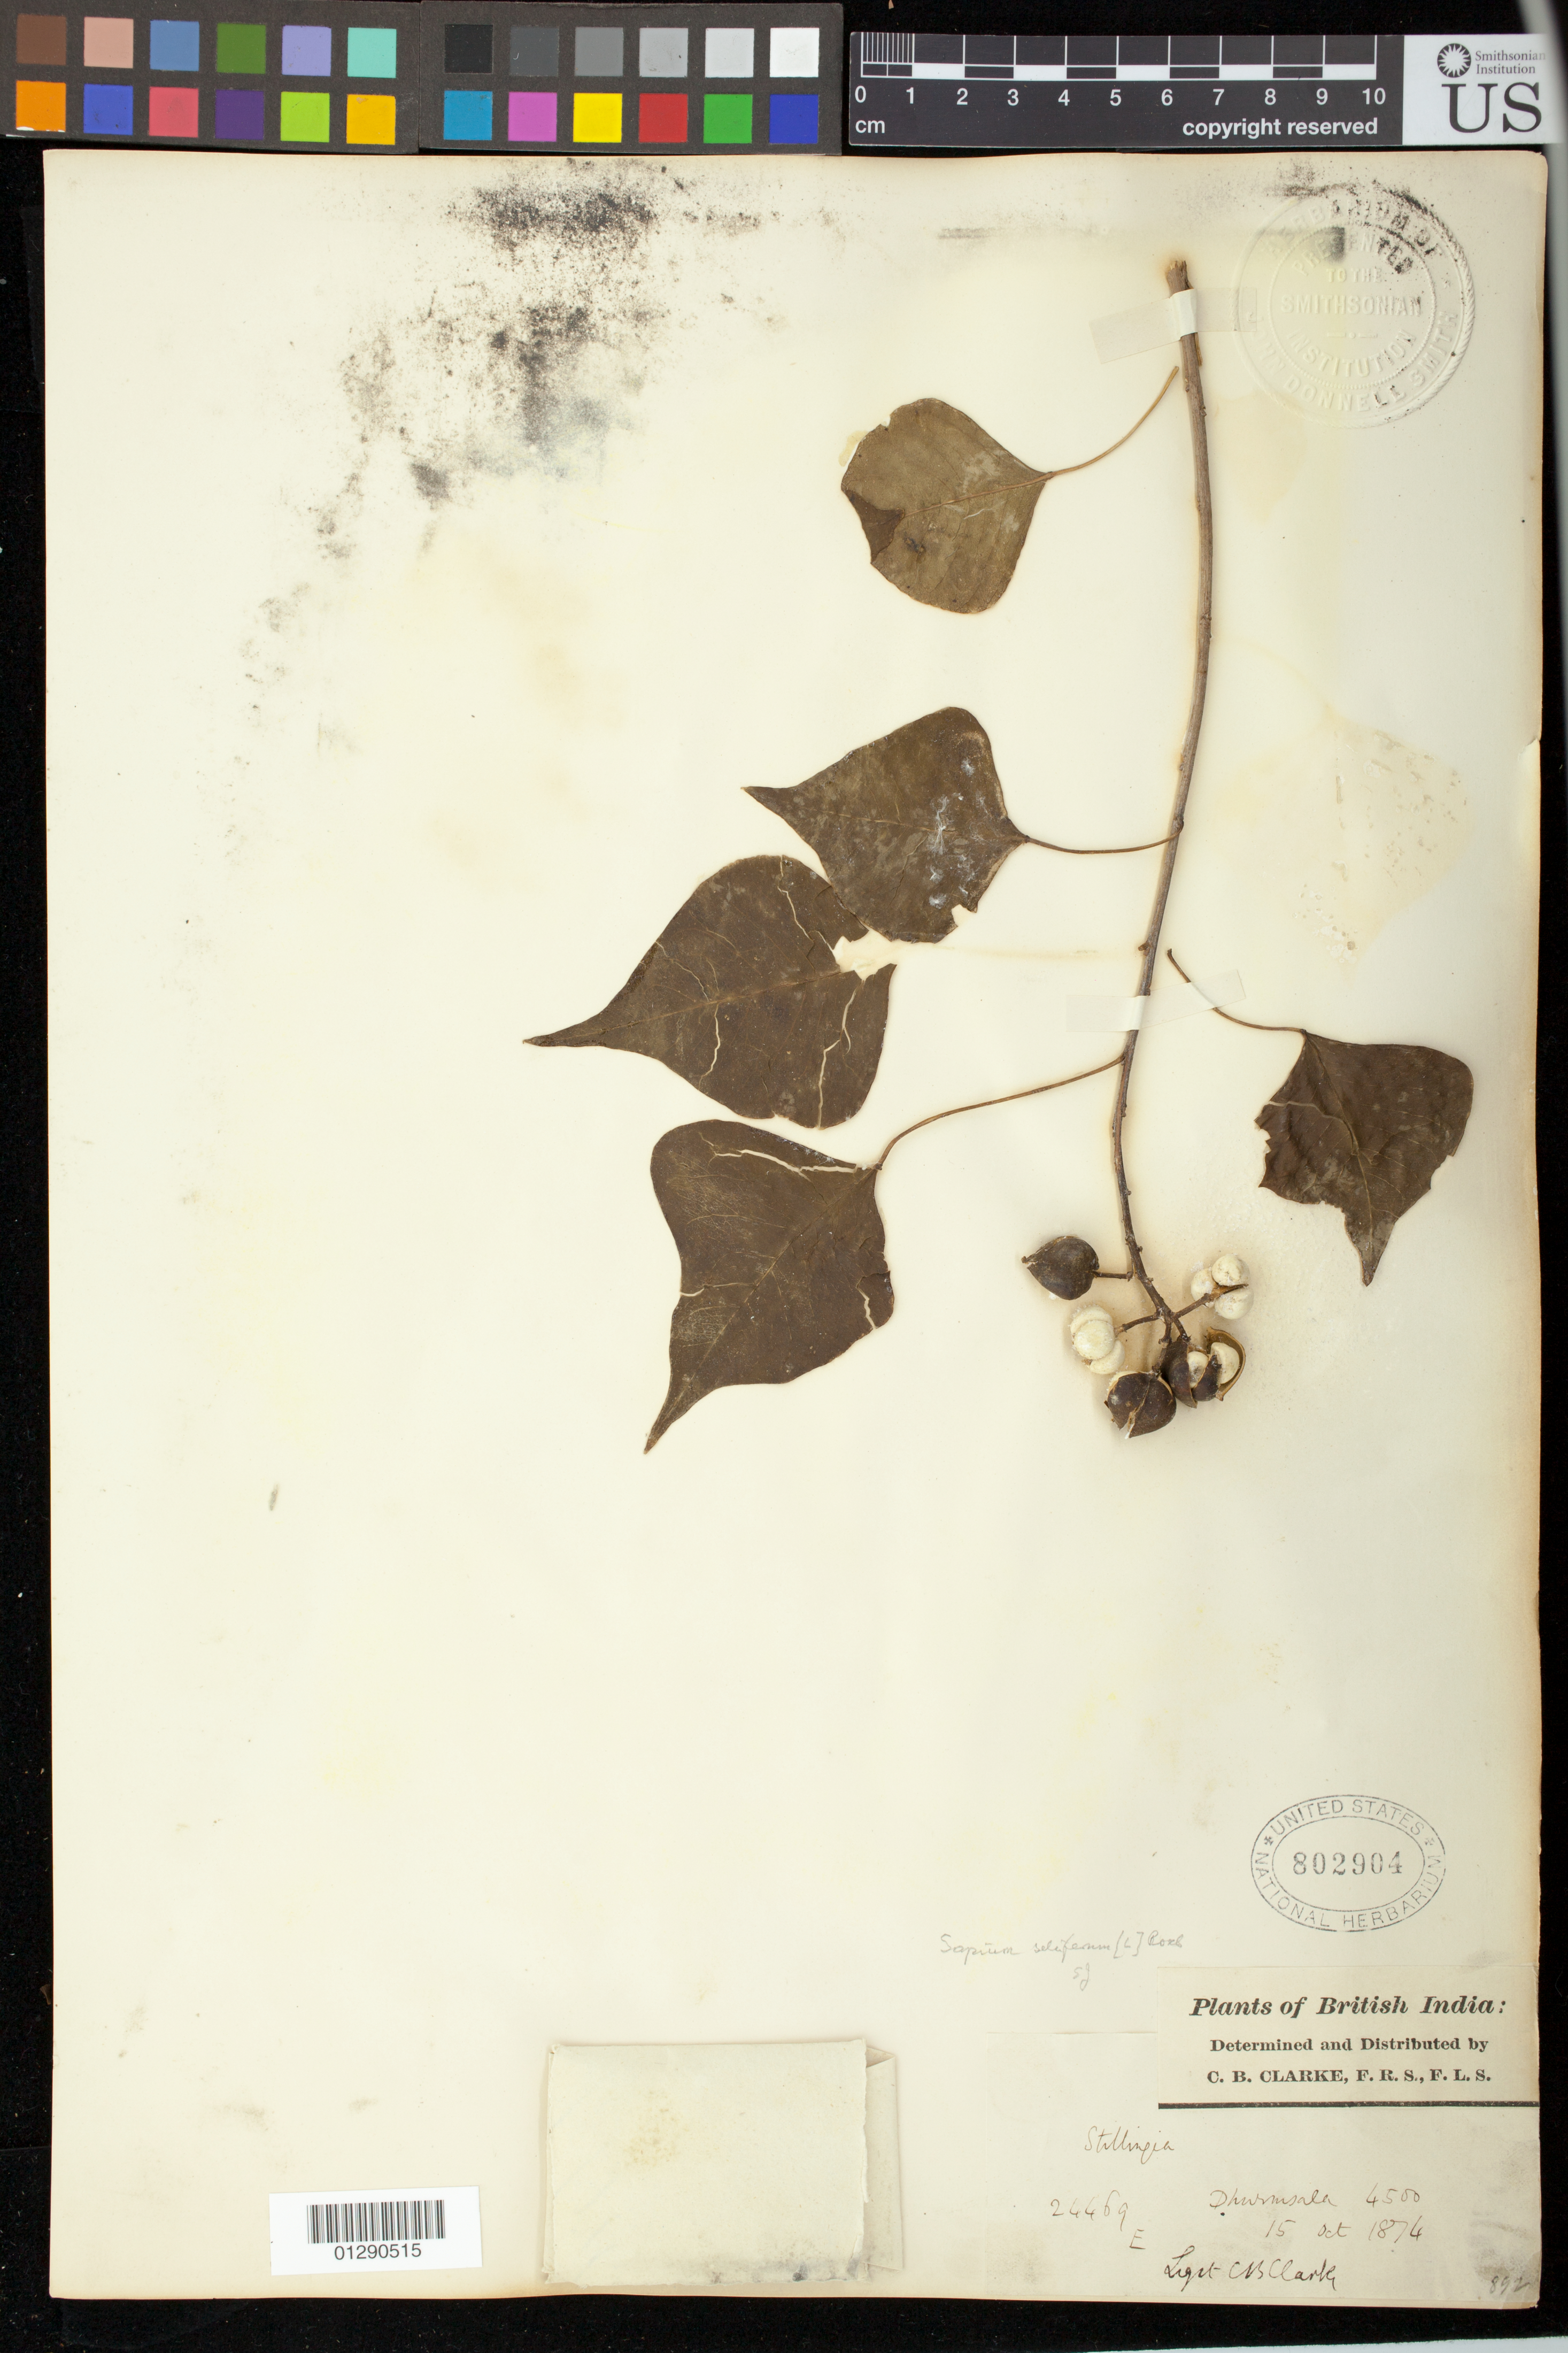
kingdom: Plantae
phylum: Tracheophyta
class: Magnoliopsida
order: Malpighiales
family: Euphorbiaceae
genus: Sapium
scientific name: Sapium sebiferum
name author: (L.) Roxb.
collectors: C. B. Clarke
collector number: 24469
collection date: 1874-10-15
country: India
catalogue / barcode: US 802904